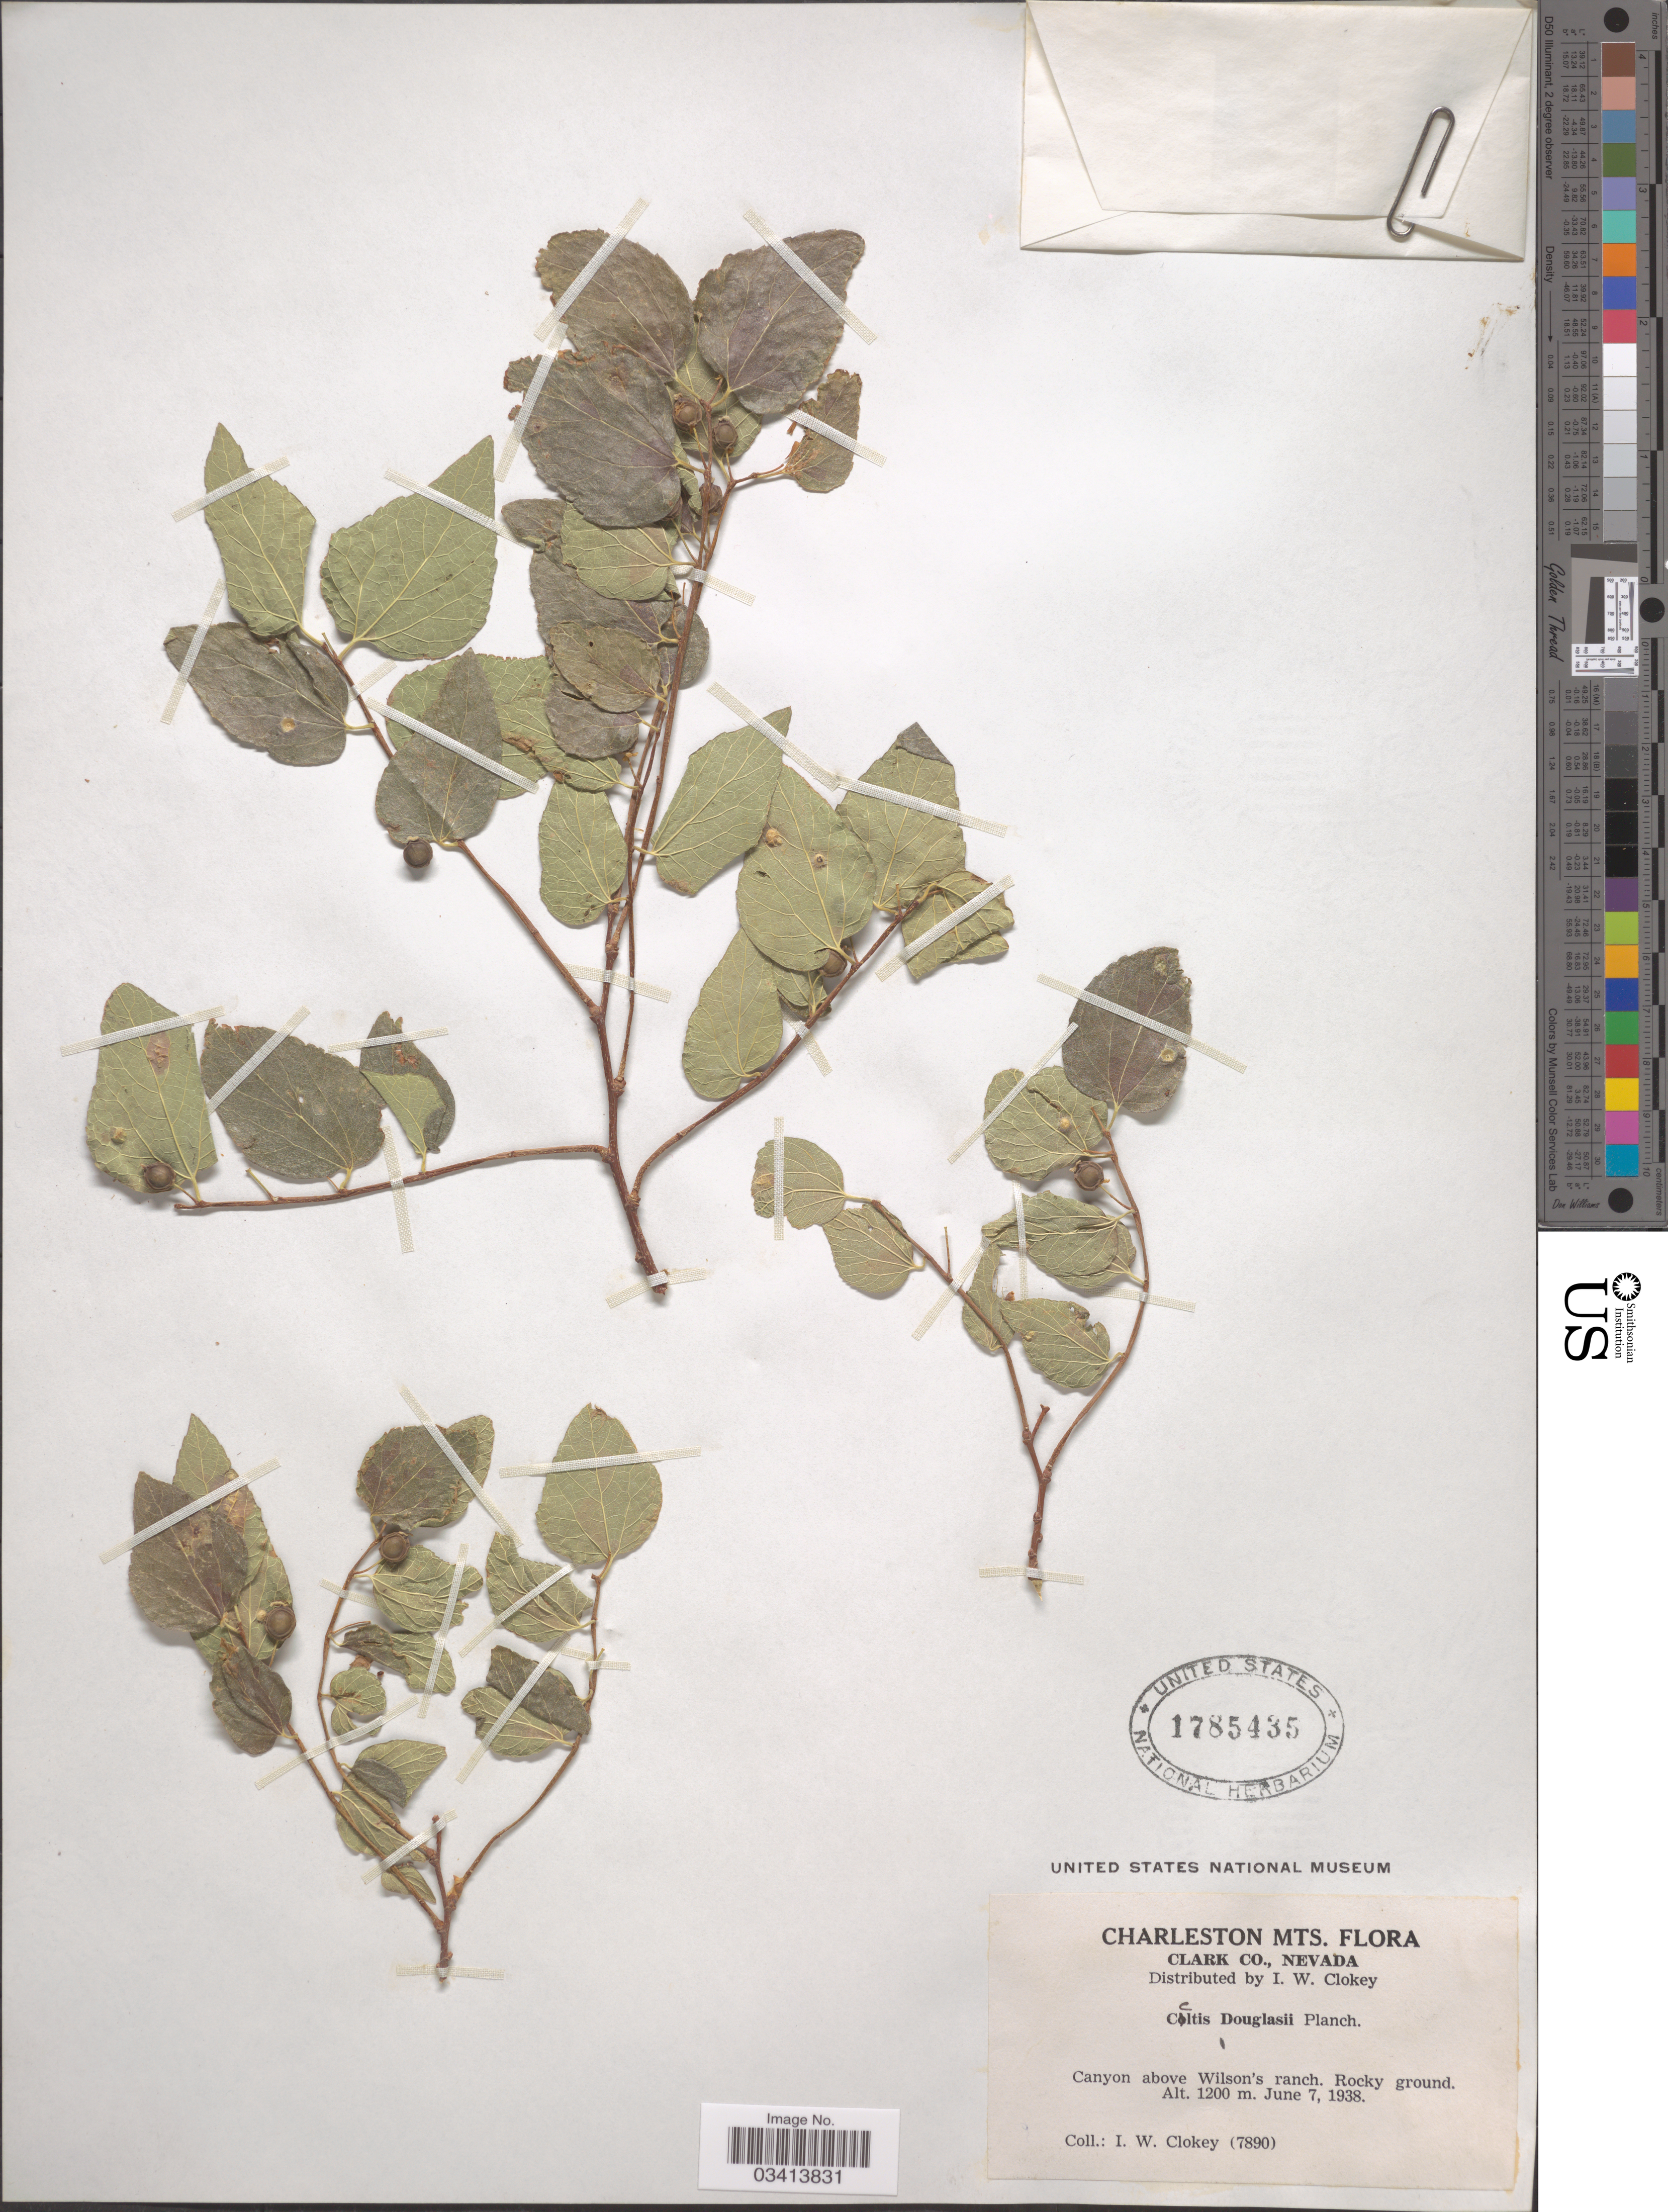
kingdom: Plantae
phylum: Tracheophyta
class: Magnoliopsida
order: Rosales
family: Cannabaceae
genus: Celtis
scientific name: Celtis laevigata var. reticulata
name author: (Torr.) L.D. Benson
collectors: I. W. Clokey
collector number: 7890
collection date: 1938-06-07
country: United States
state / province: Nevada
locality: Charleston Mts. Clark Co. Canyon above Wilson's ranch.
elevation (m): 1200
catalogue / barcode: US 1785435